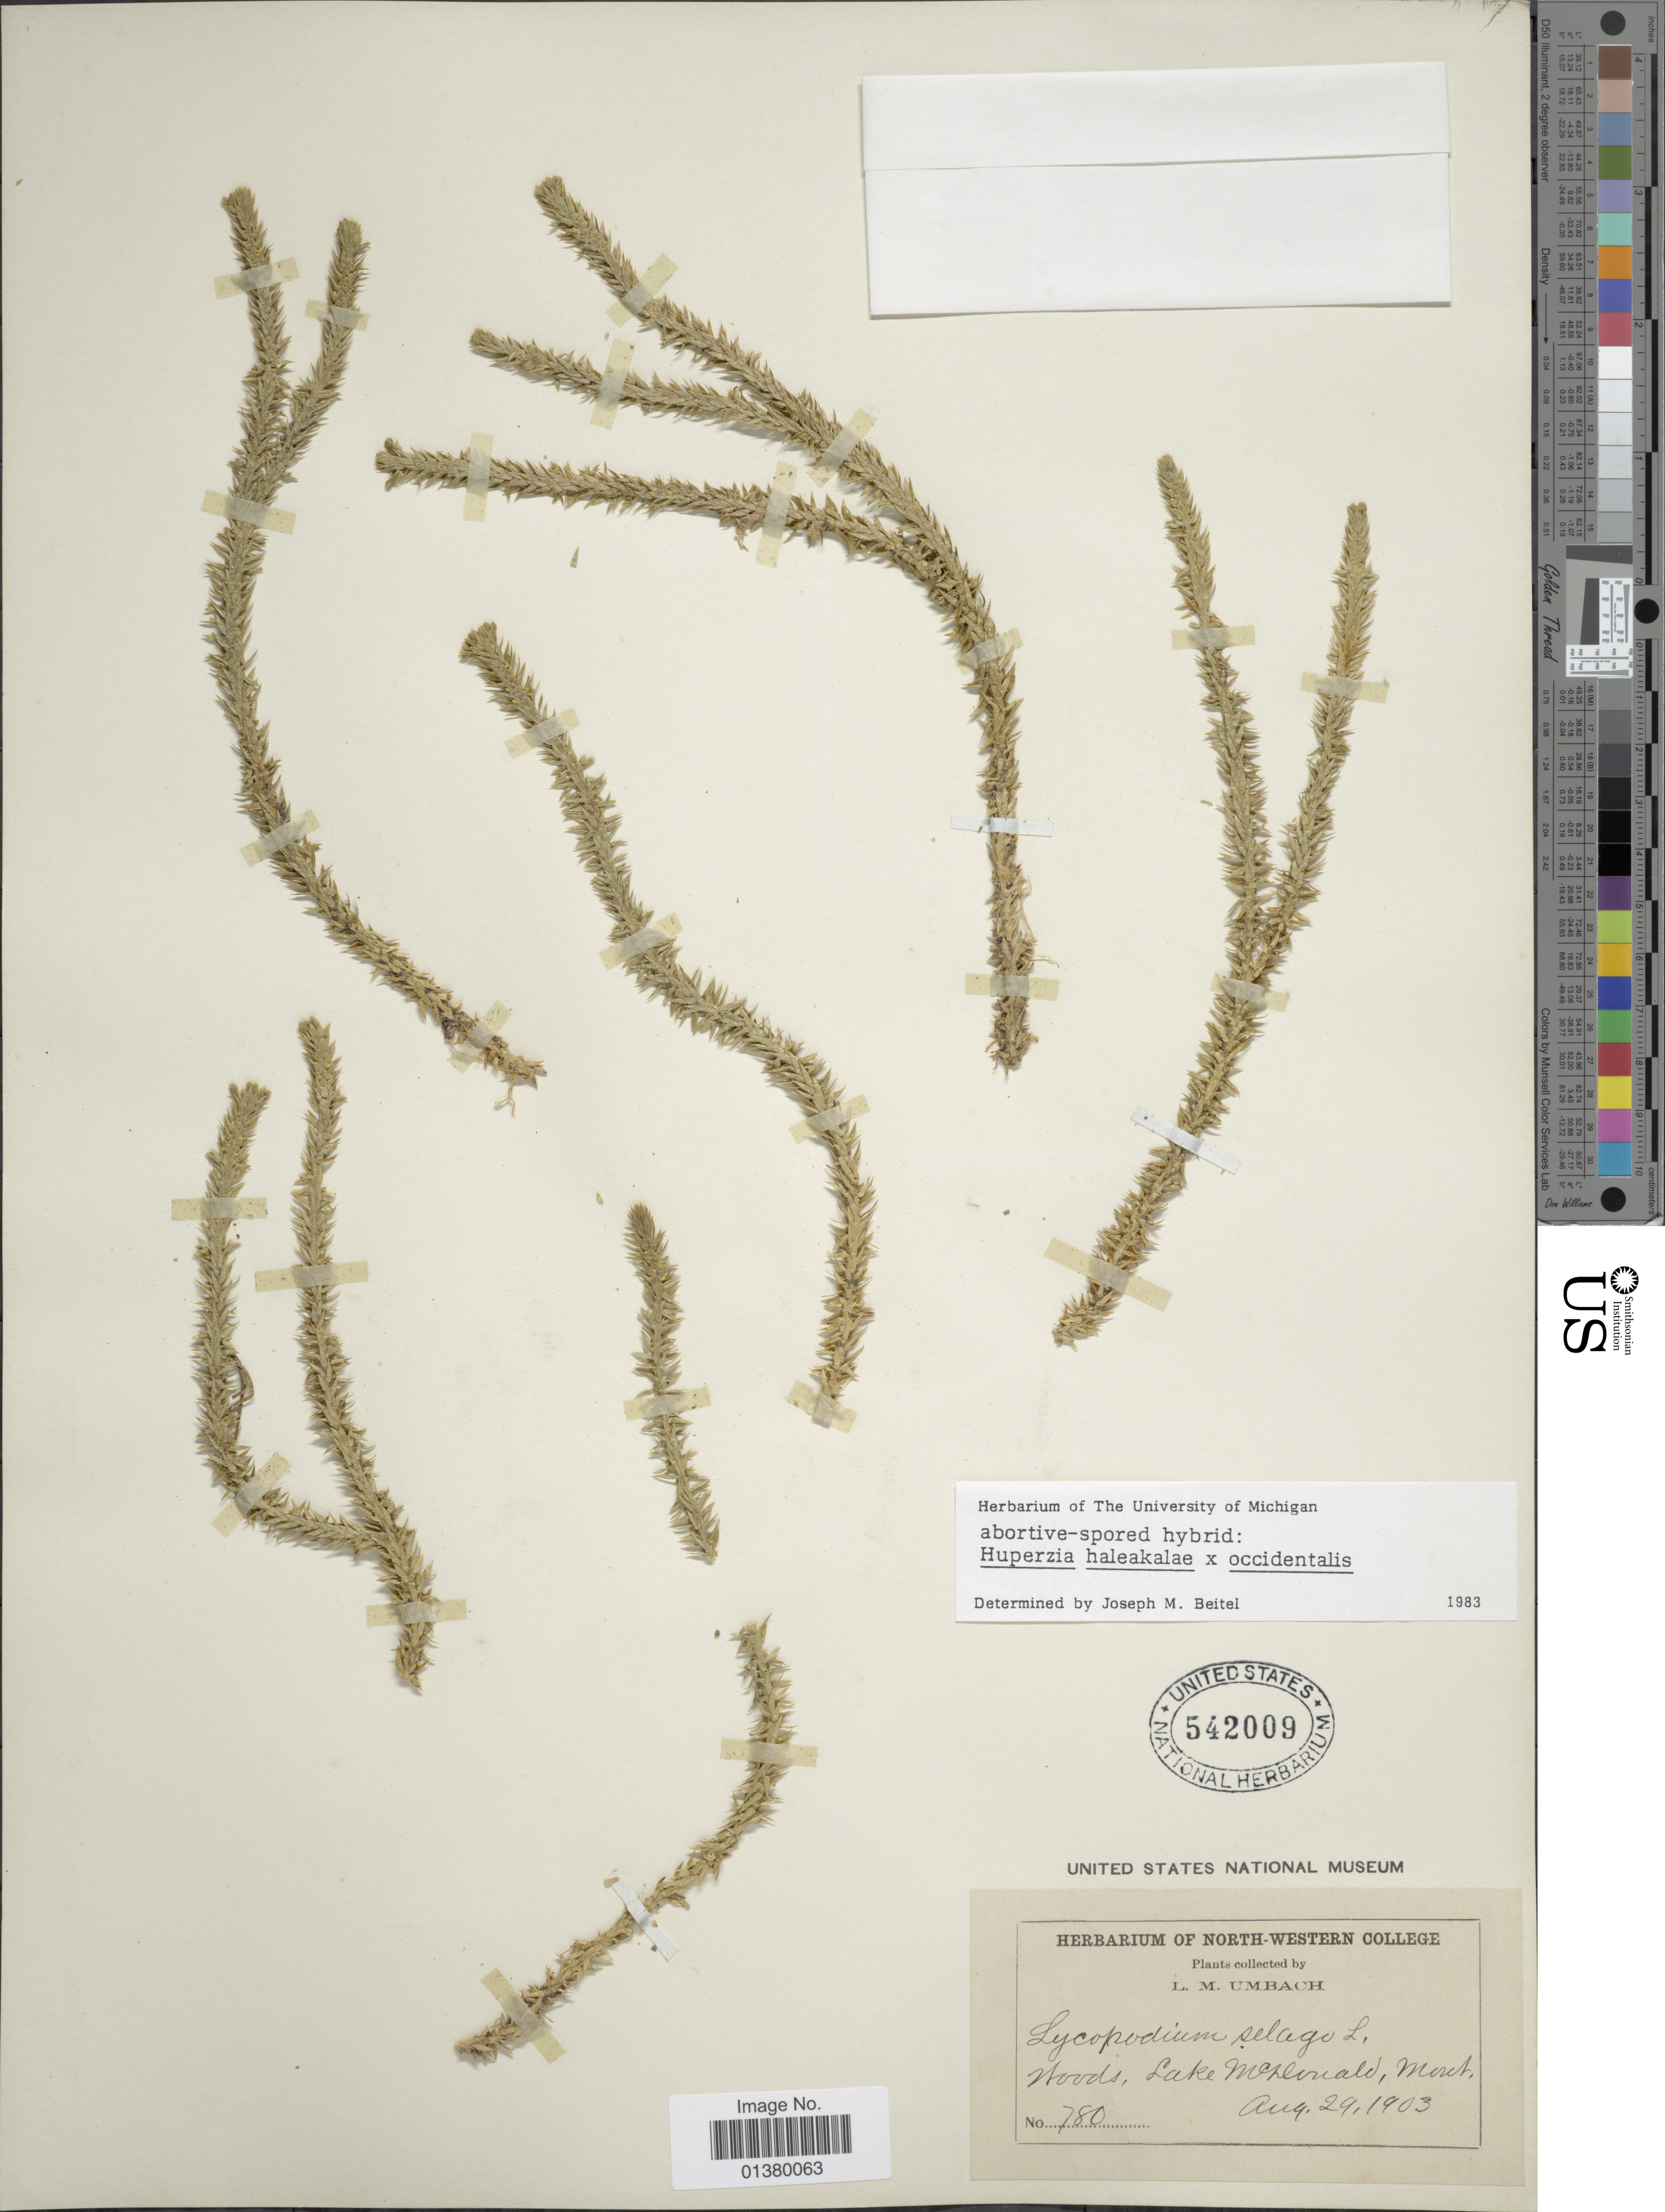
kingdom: Plantae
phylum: Tracheophyta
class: Lycopodiopsida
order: Lycopodiales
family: Lycopodiaceae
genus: Huperzia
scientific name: Huperzia haleakalae x H. occidentalis (Clute) Kartesz & Gandhi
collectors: L. M. Umbach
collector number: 780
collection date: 1903-08-29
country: United States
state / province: Montana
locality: Woods, lake McDonald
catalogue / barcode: US 542009